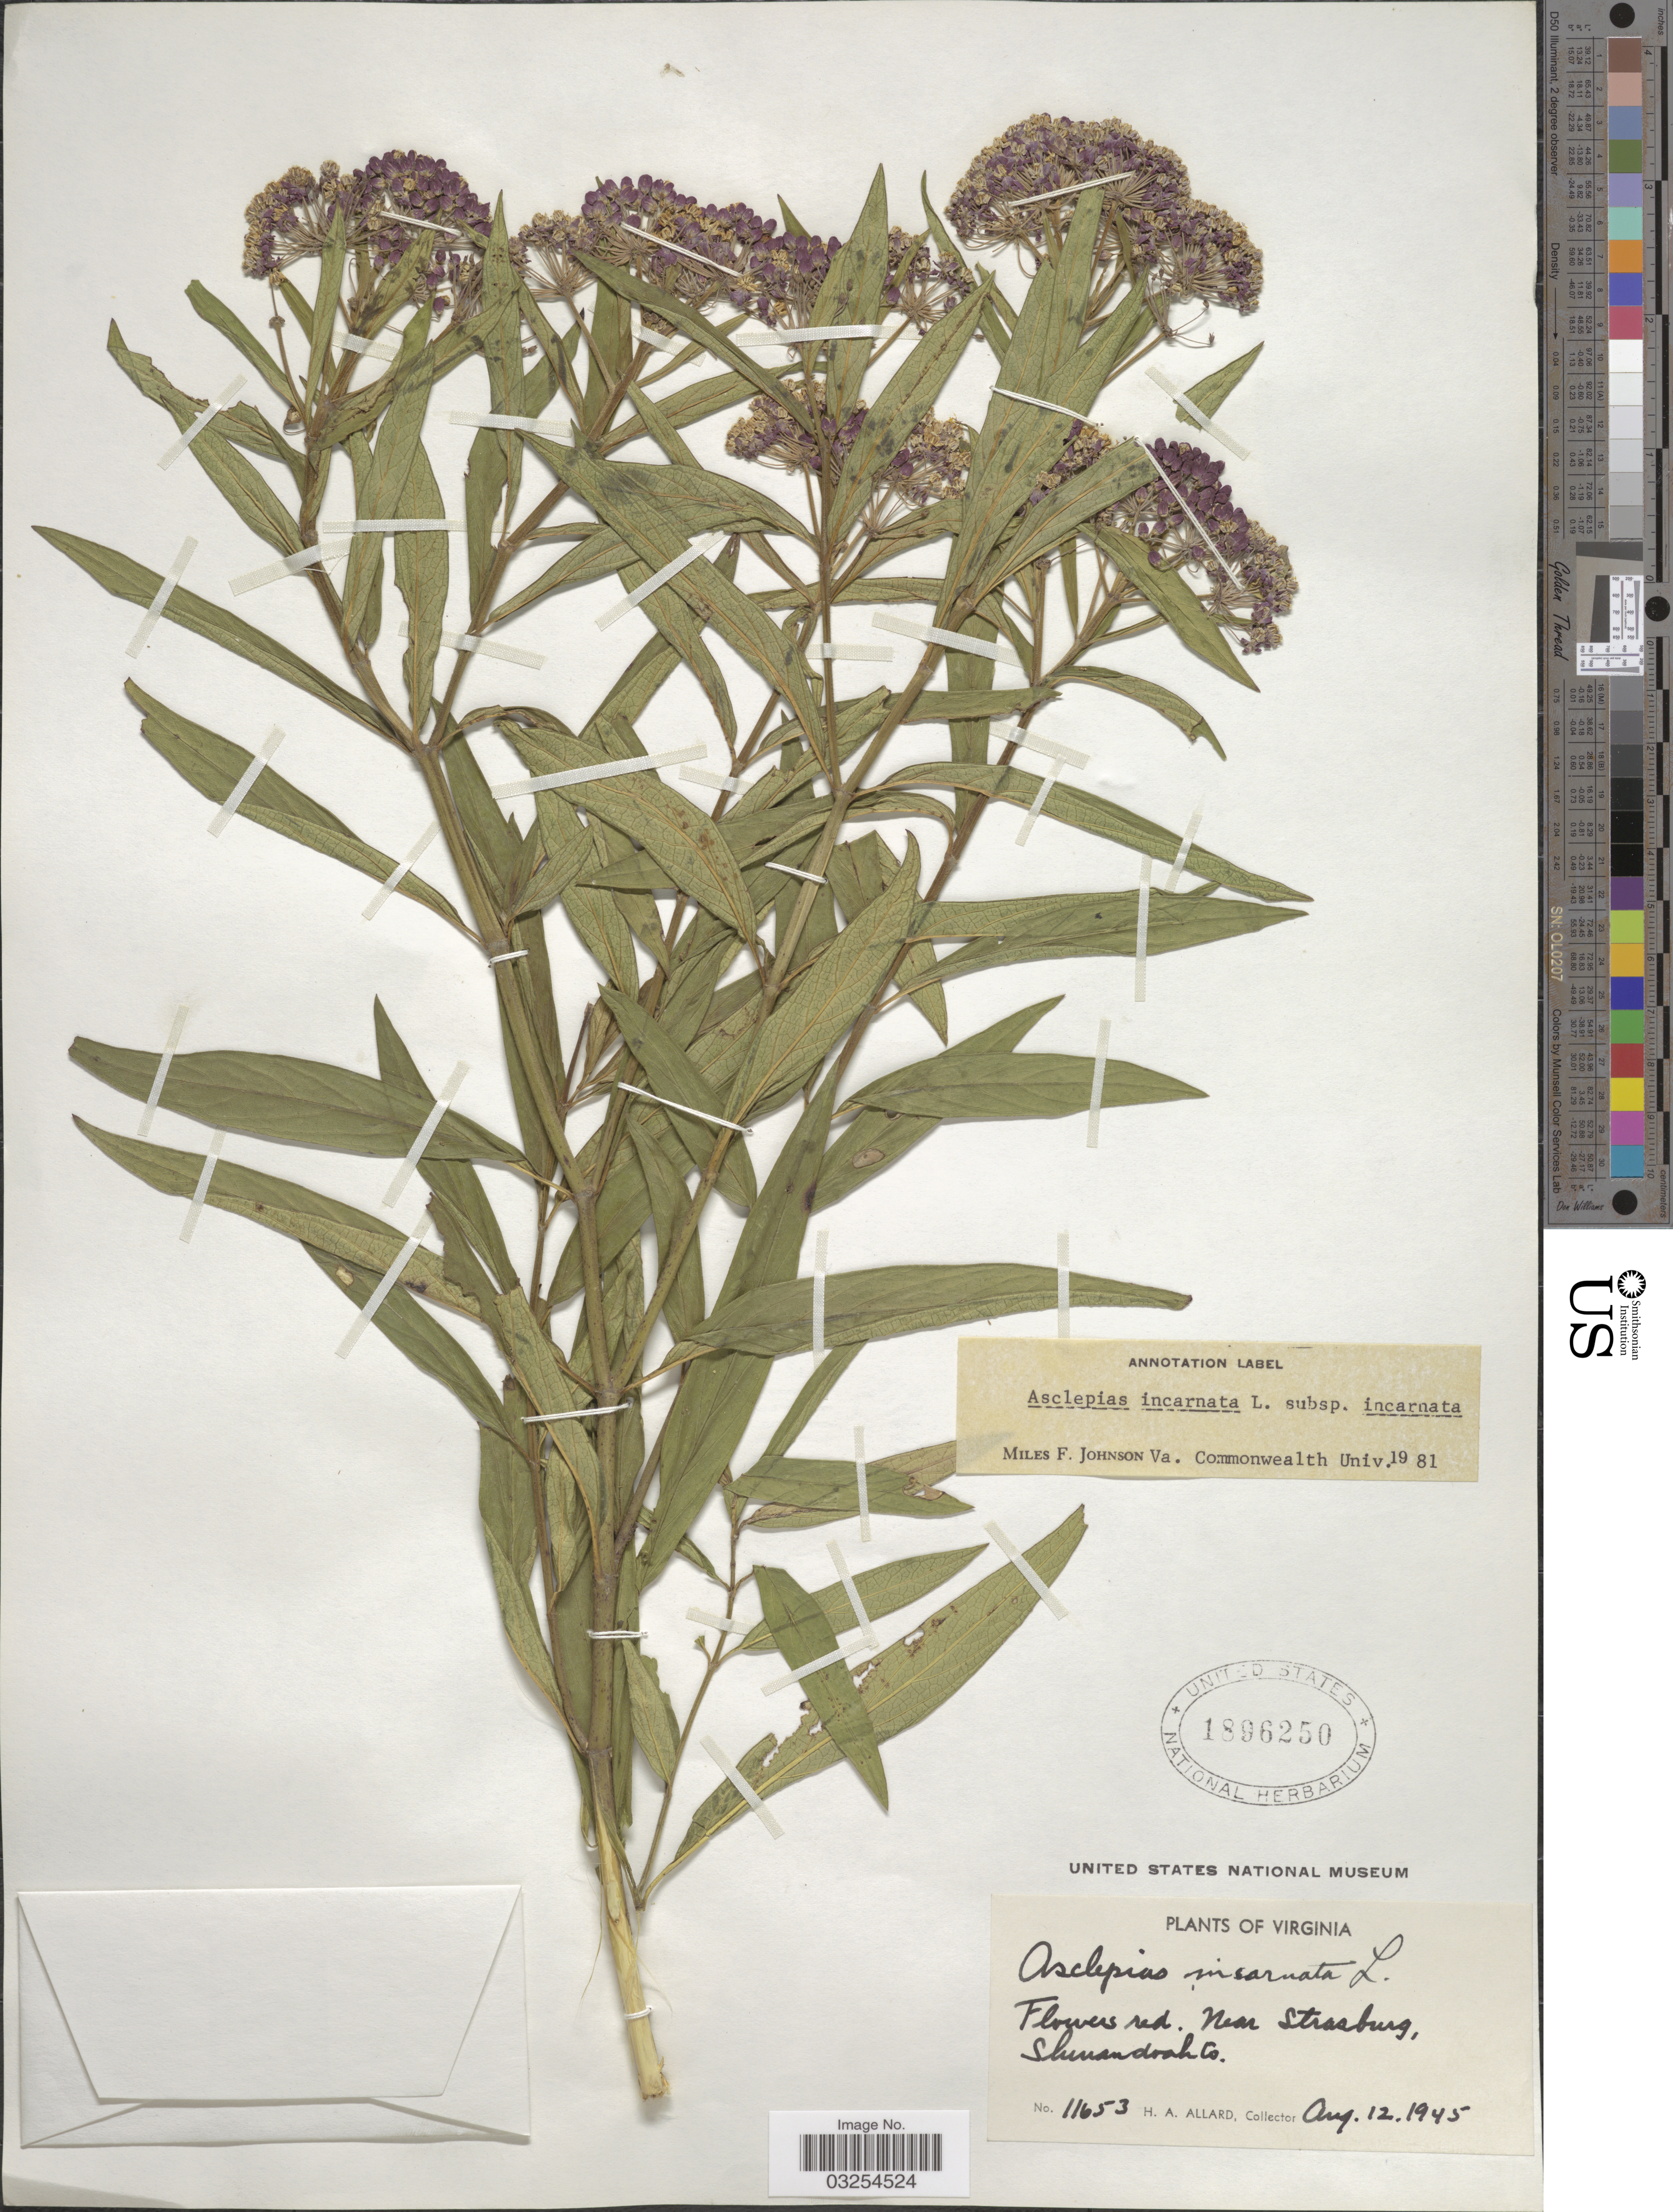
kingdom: Plantae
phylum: Tracheophyta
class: Magnoliopsida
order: Gentianales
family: Apocynaceae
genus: Asclepias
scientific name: Asclepias incarnata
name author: L.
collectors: H. A. Allard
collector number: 11653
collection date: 1945-08-12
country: United States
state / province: Virginia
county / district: Shenandoah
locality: Near Strasburg, Shenandoah Co.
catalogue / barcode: US 1896250